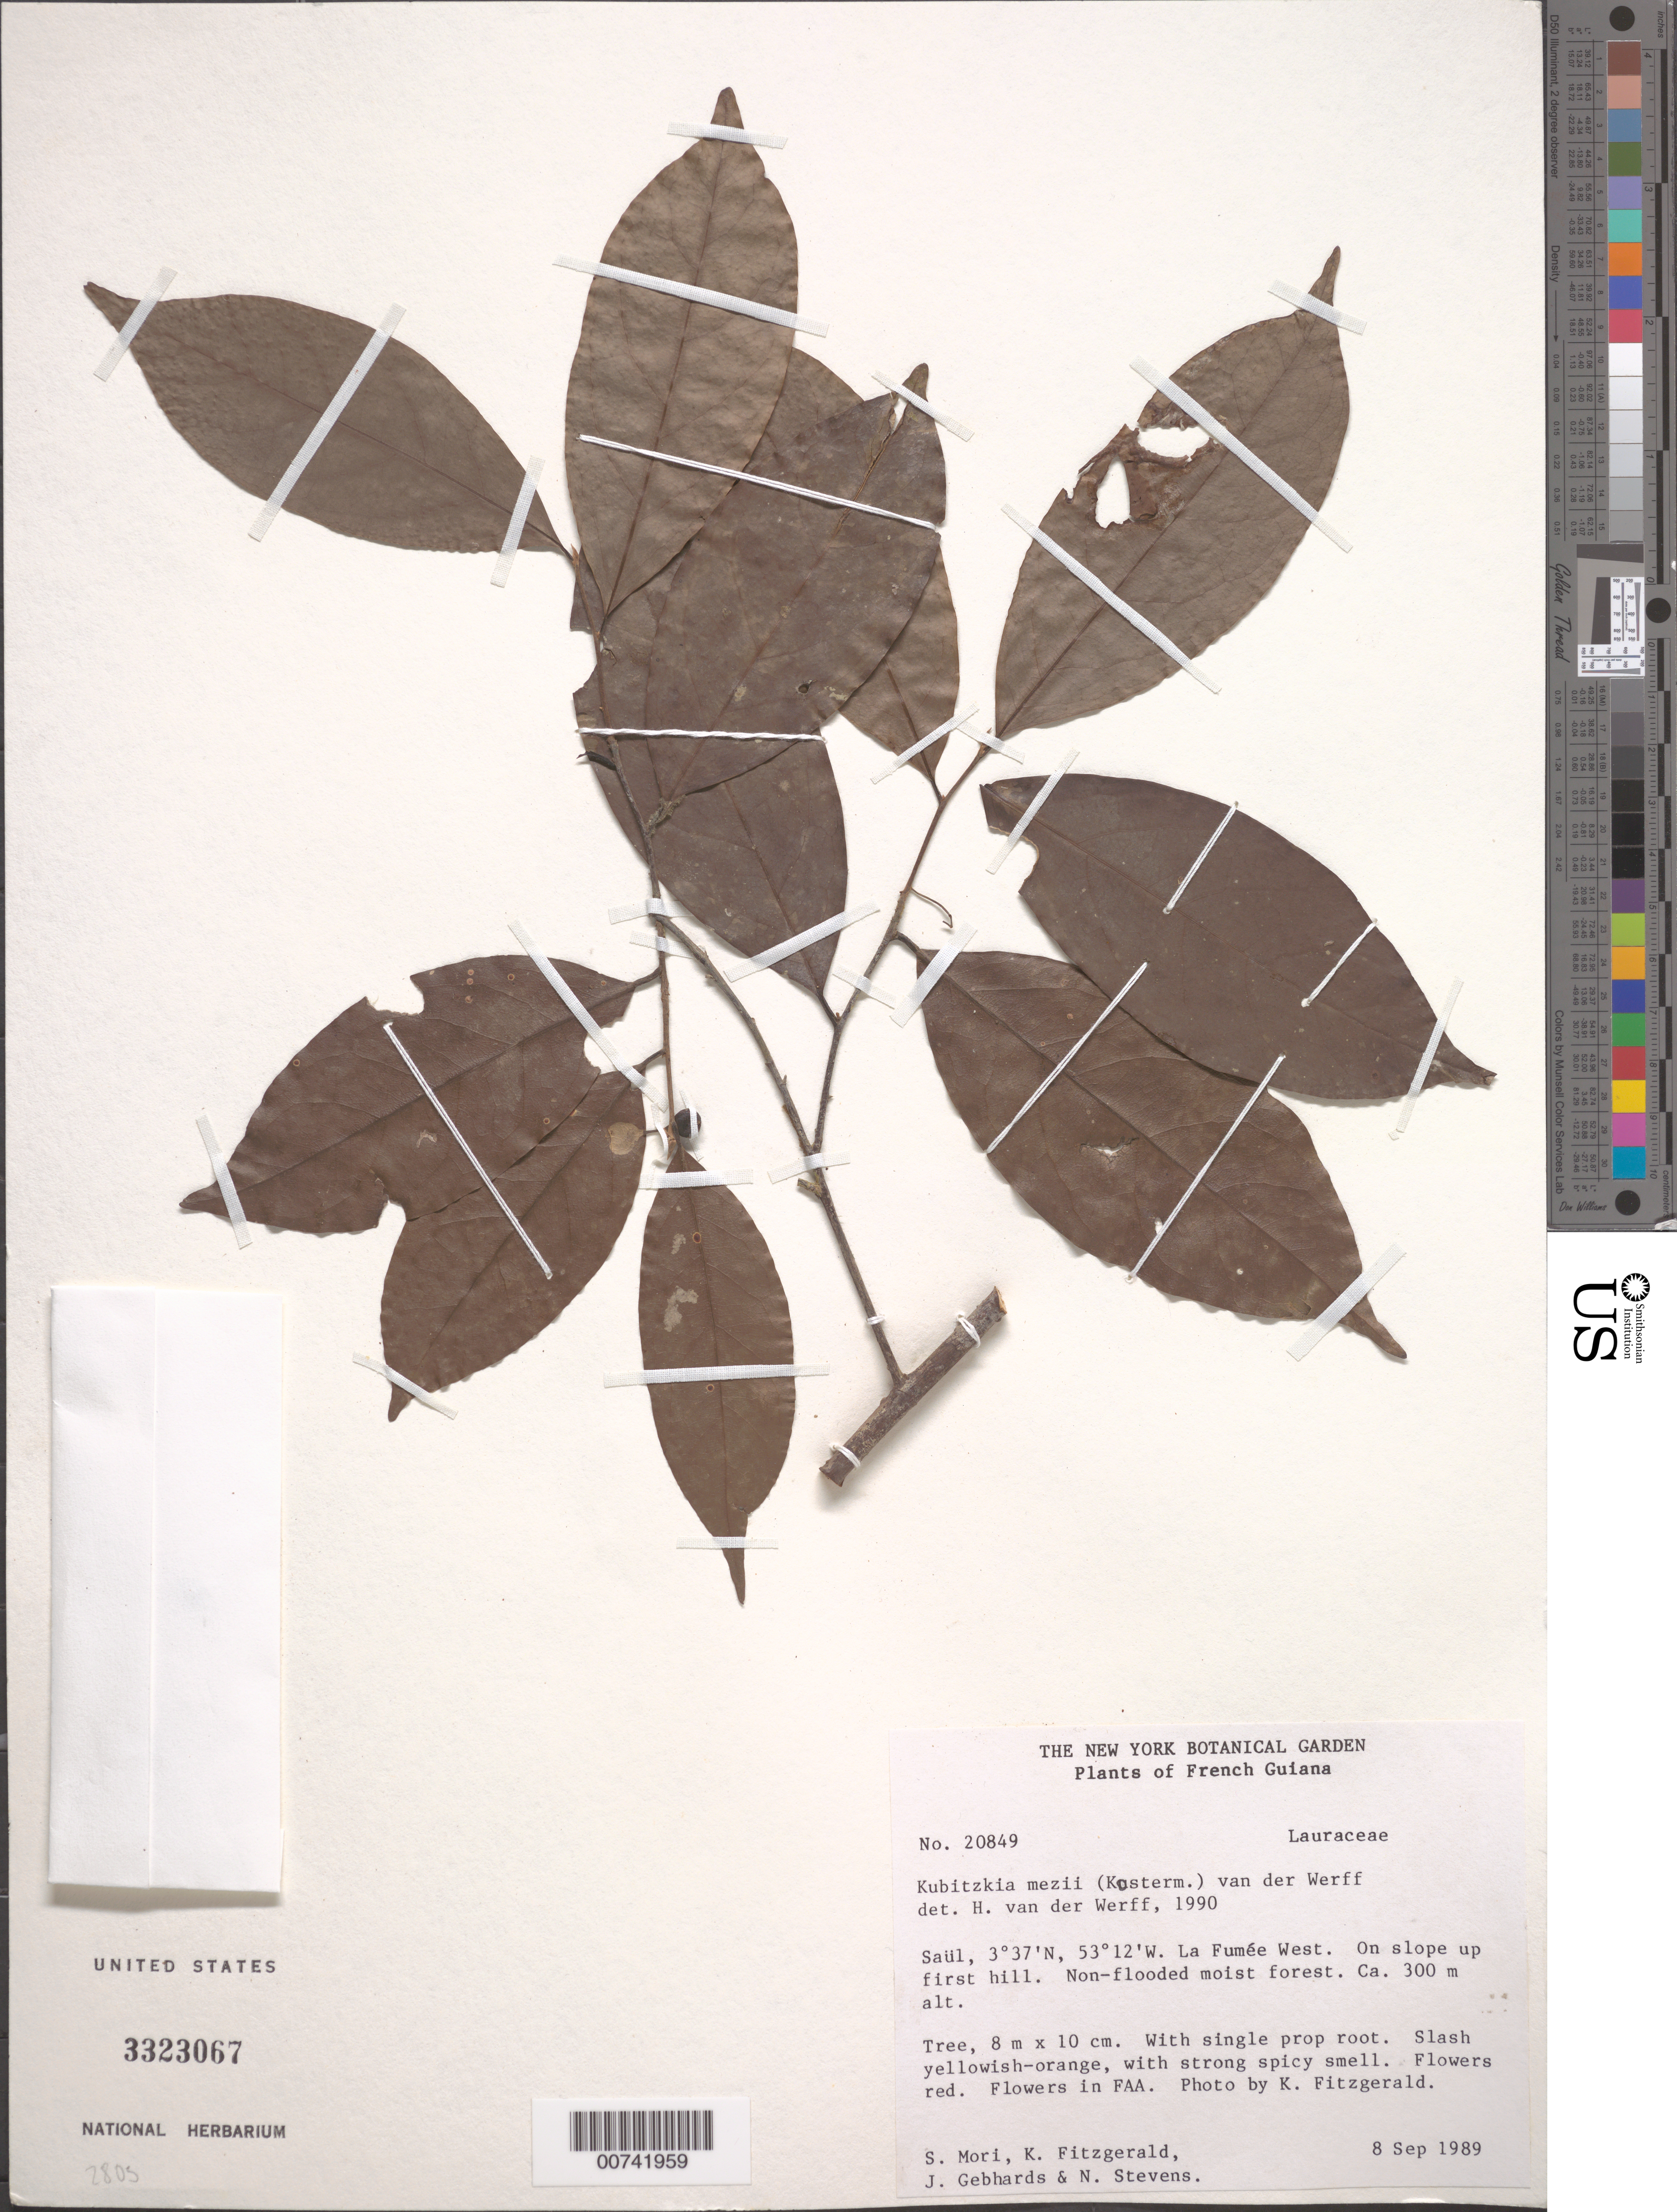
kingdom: Plantae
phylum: Tracheophyta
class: Magnoliopsida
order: Laurales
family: Lauraceae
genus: Kubitzkia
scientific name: Kubitzkia macrantha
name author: (Kosterm.) van der Werff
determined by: van der Werff, H., (MO), Missouri Botanical Garden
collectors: S. Mori, K. Fitzgerald, J. Gebhards & N. Stevens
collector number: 20849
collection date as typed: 8-Sep-89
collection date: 1989-09-08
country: French Guiana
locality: Saül, La Fumée Oeste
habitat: Non-flooded moist forest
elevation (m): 300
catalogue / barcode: US 3323067